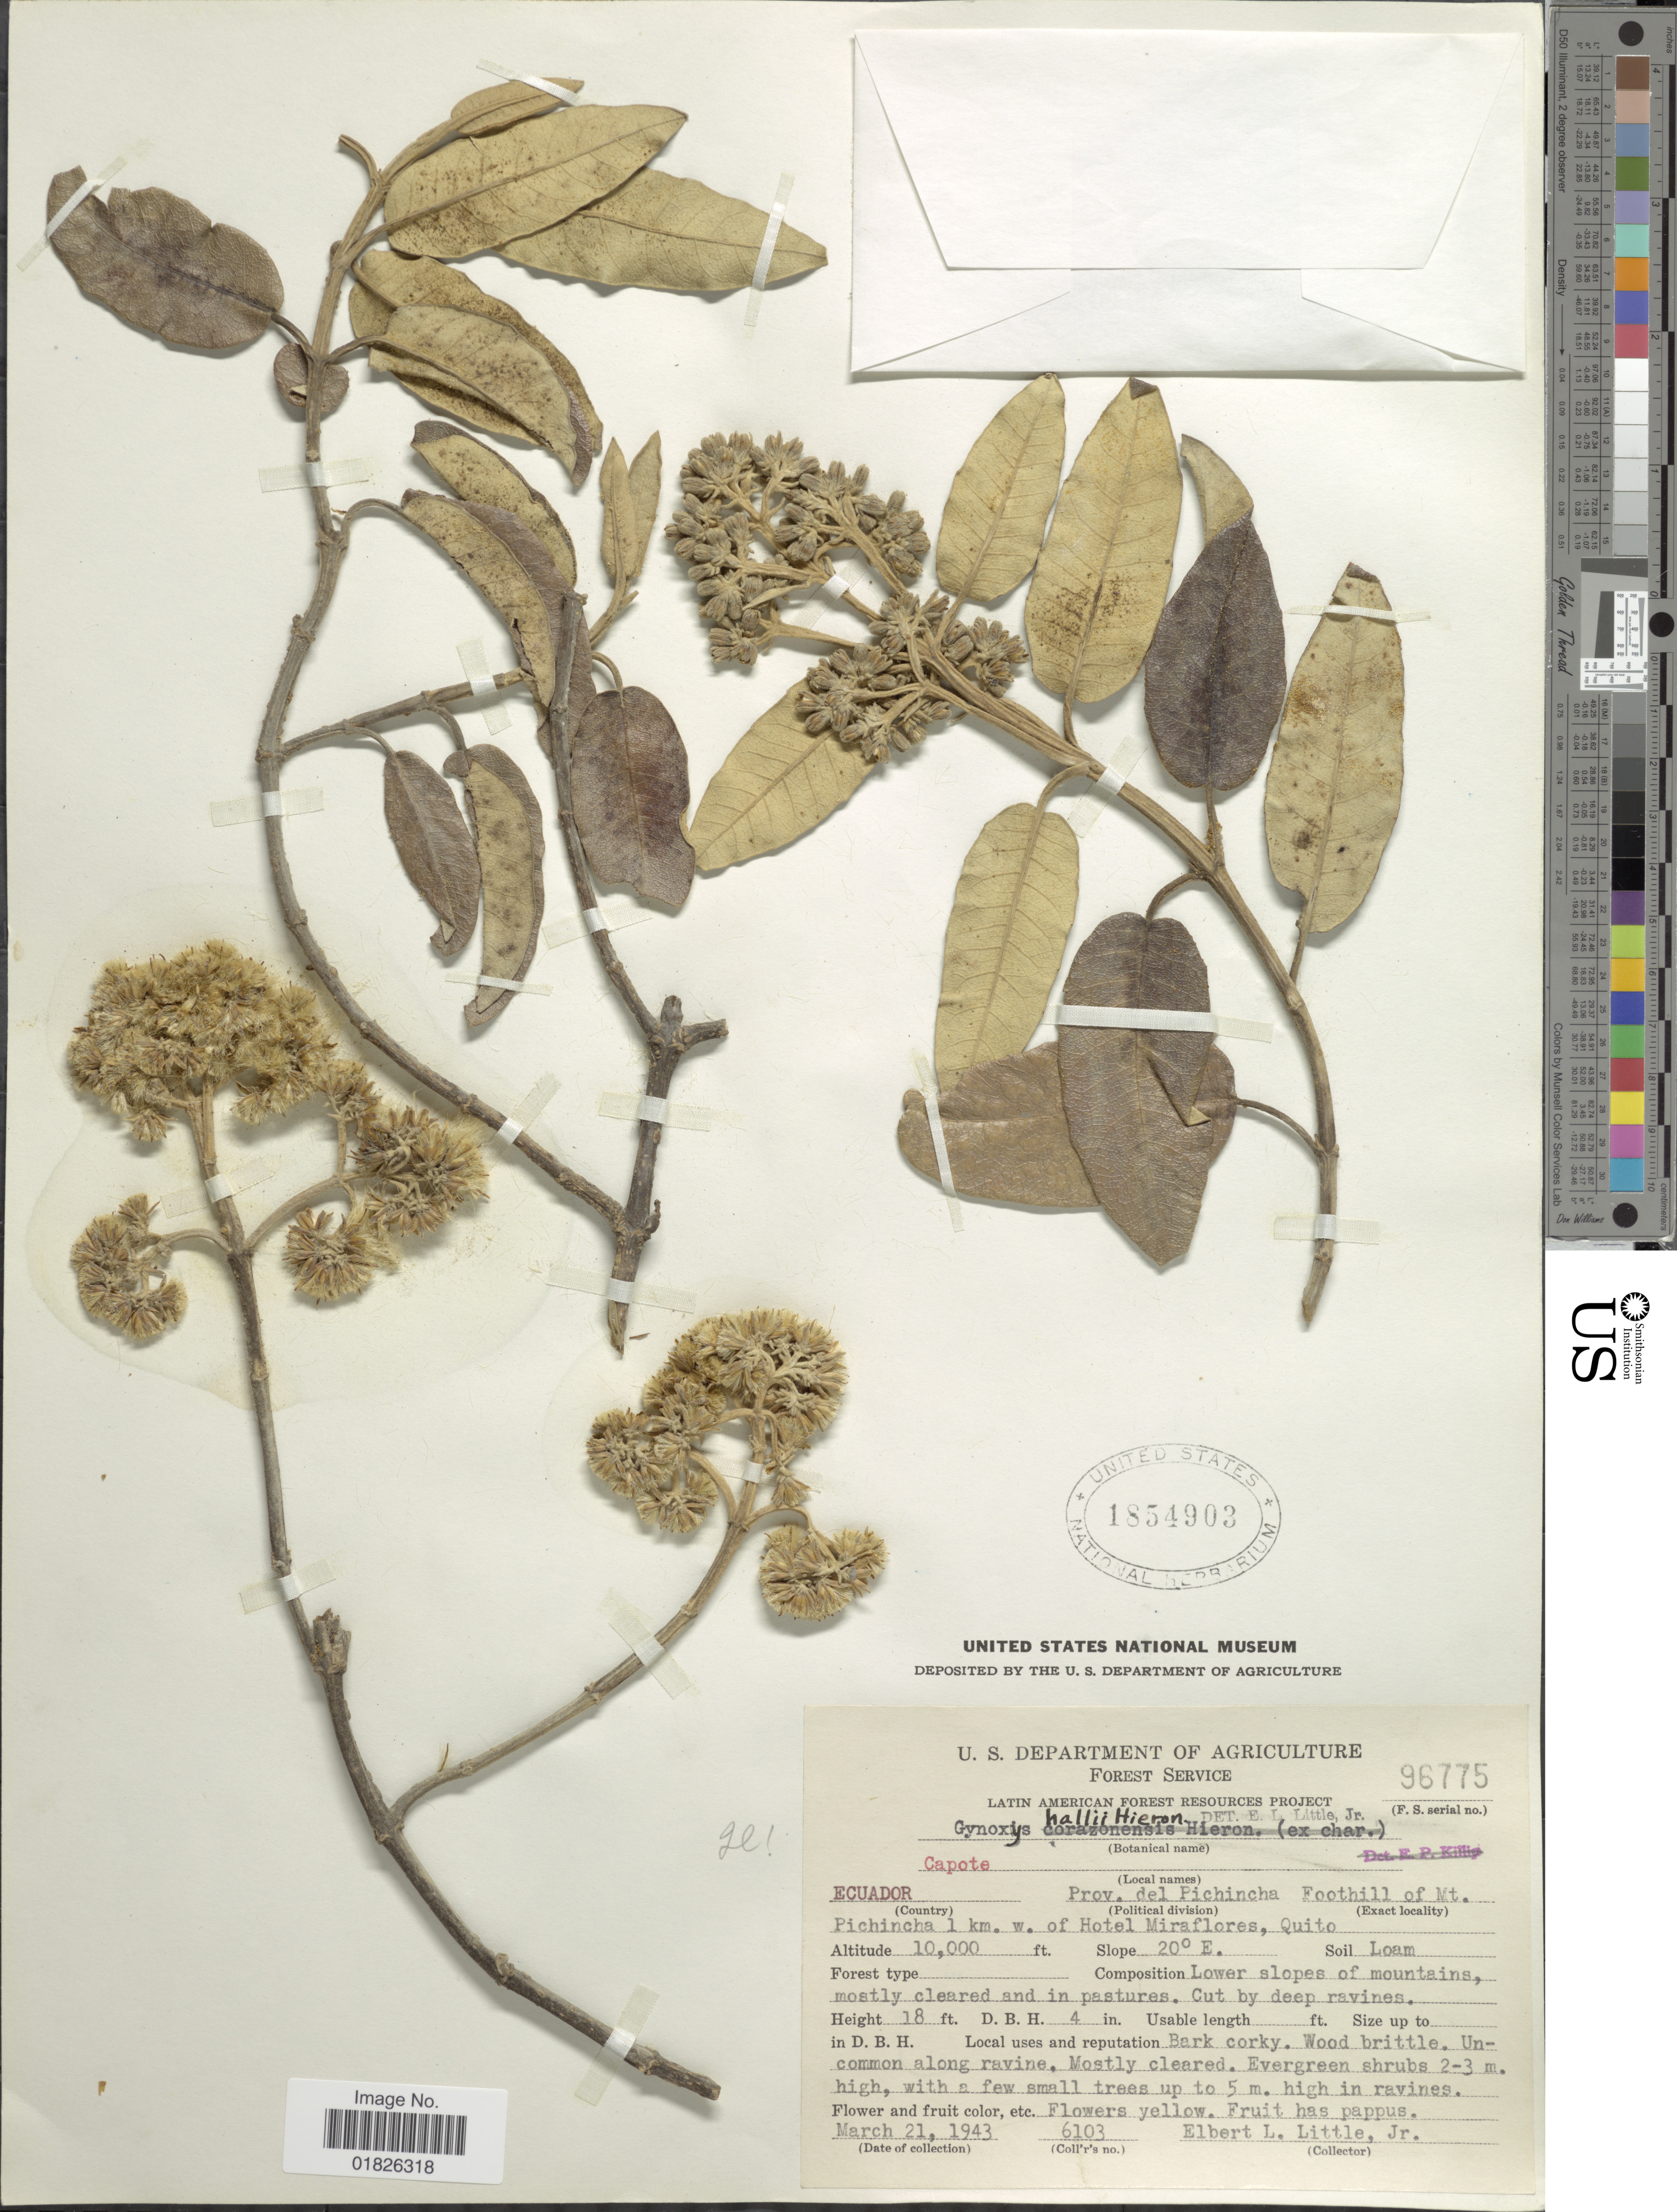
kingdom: Plantae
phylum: Tracheophyta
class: Magnoliopsida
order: Asterales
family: Asteraceae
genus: Gynoxys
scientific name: Gynoxys hallii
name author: Cass.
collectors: E. L. Little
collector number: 6103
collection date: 1943-03-21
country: Ecuador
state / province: Pichincha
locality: Foothill of Mt., Pichincha 1 km. w. of Hotel Miraflores, Quito, lower slopes of mountains.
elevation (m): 3048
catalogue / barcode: US 1854903